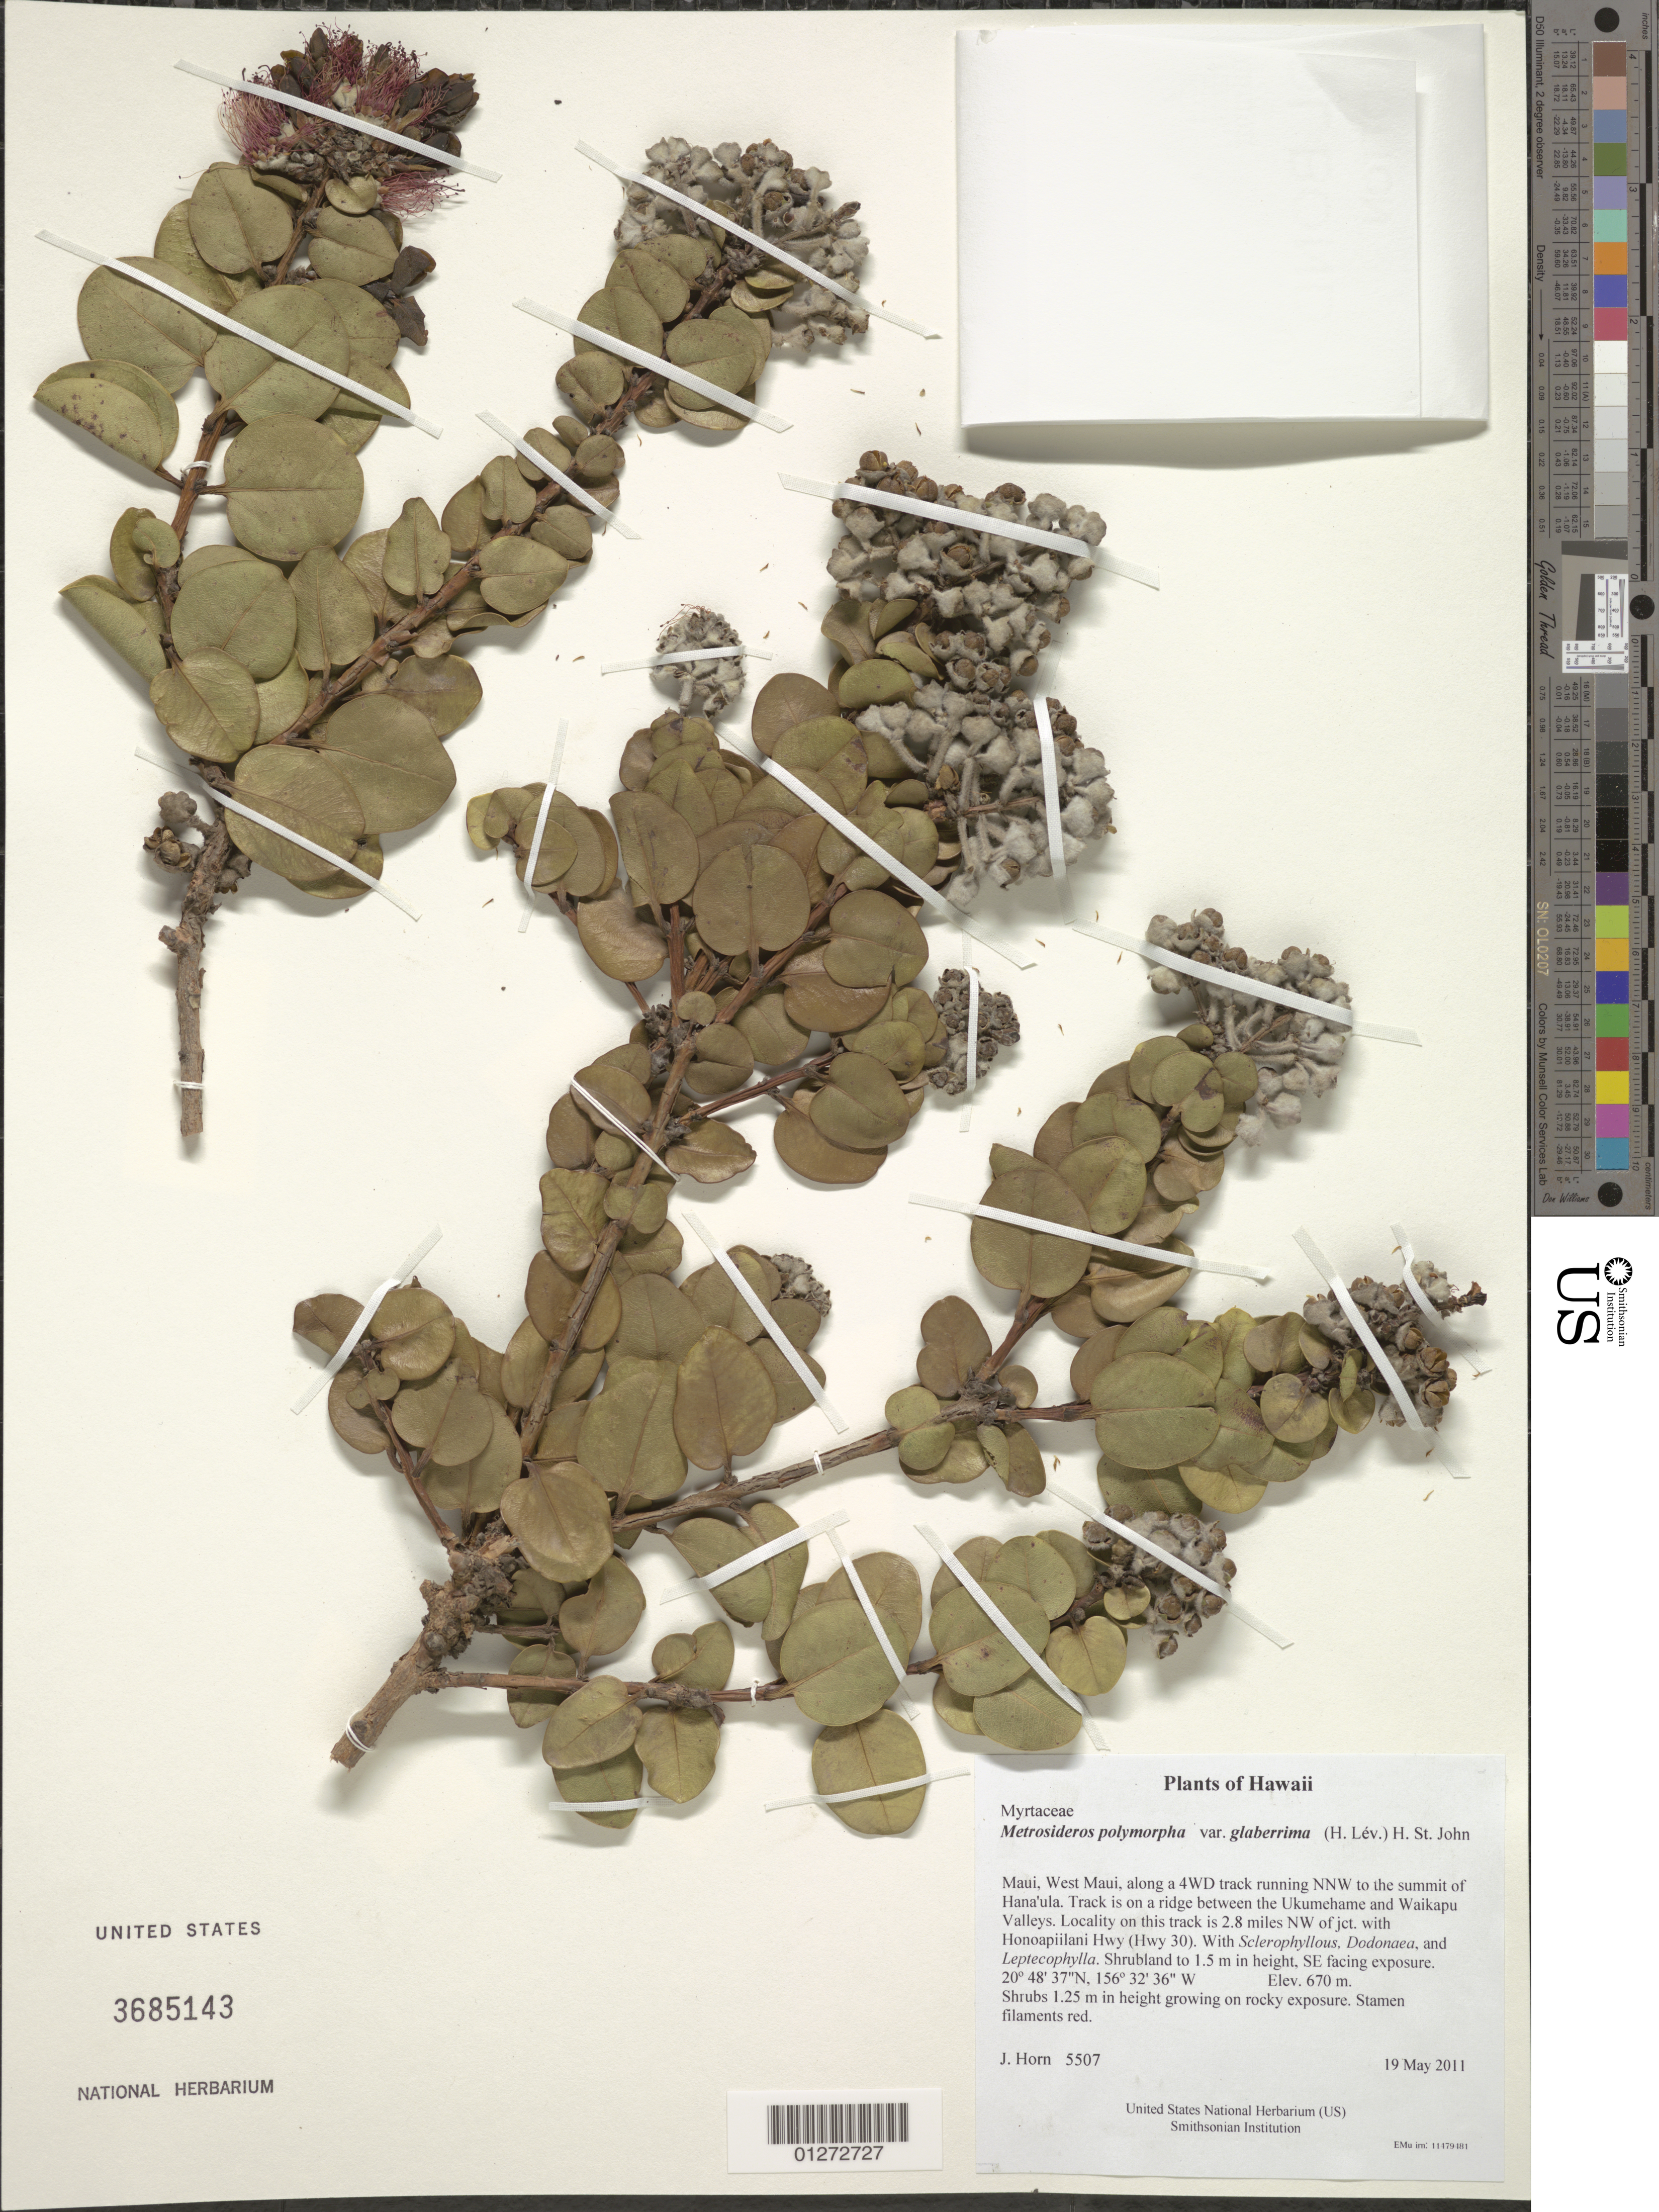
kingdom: Plantae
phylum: Tracheophyta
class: Magnoliopsida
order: Myrtales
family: Myrtaceae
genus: Metrosideros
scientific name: Metrosideros polymorpha var. glaberrima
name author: (H. Lév.) H. St. John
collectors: J. Horn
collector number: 5507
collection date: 2011-05-19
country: United States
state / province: Hawaii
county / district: Maui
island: Maui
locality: West Maui, along a 4WD track running NNW to the summit of Hana'ula. Track is on a ridge between the Ukumehame and Waikapu Valleys. Locality on this track is 2.8 miles NW of jct. with Honoapiilani Hwy (Hwy 30).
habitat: Sclerophyllous shrubland to 1.5 m in height, SE facing exposure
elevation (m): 670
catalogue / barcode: US 3685143